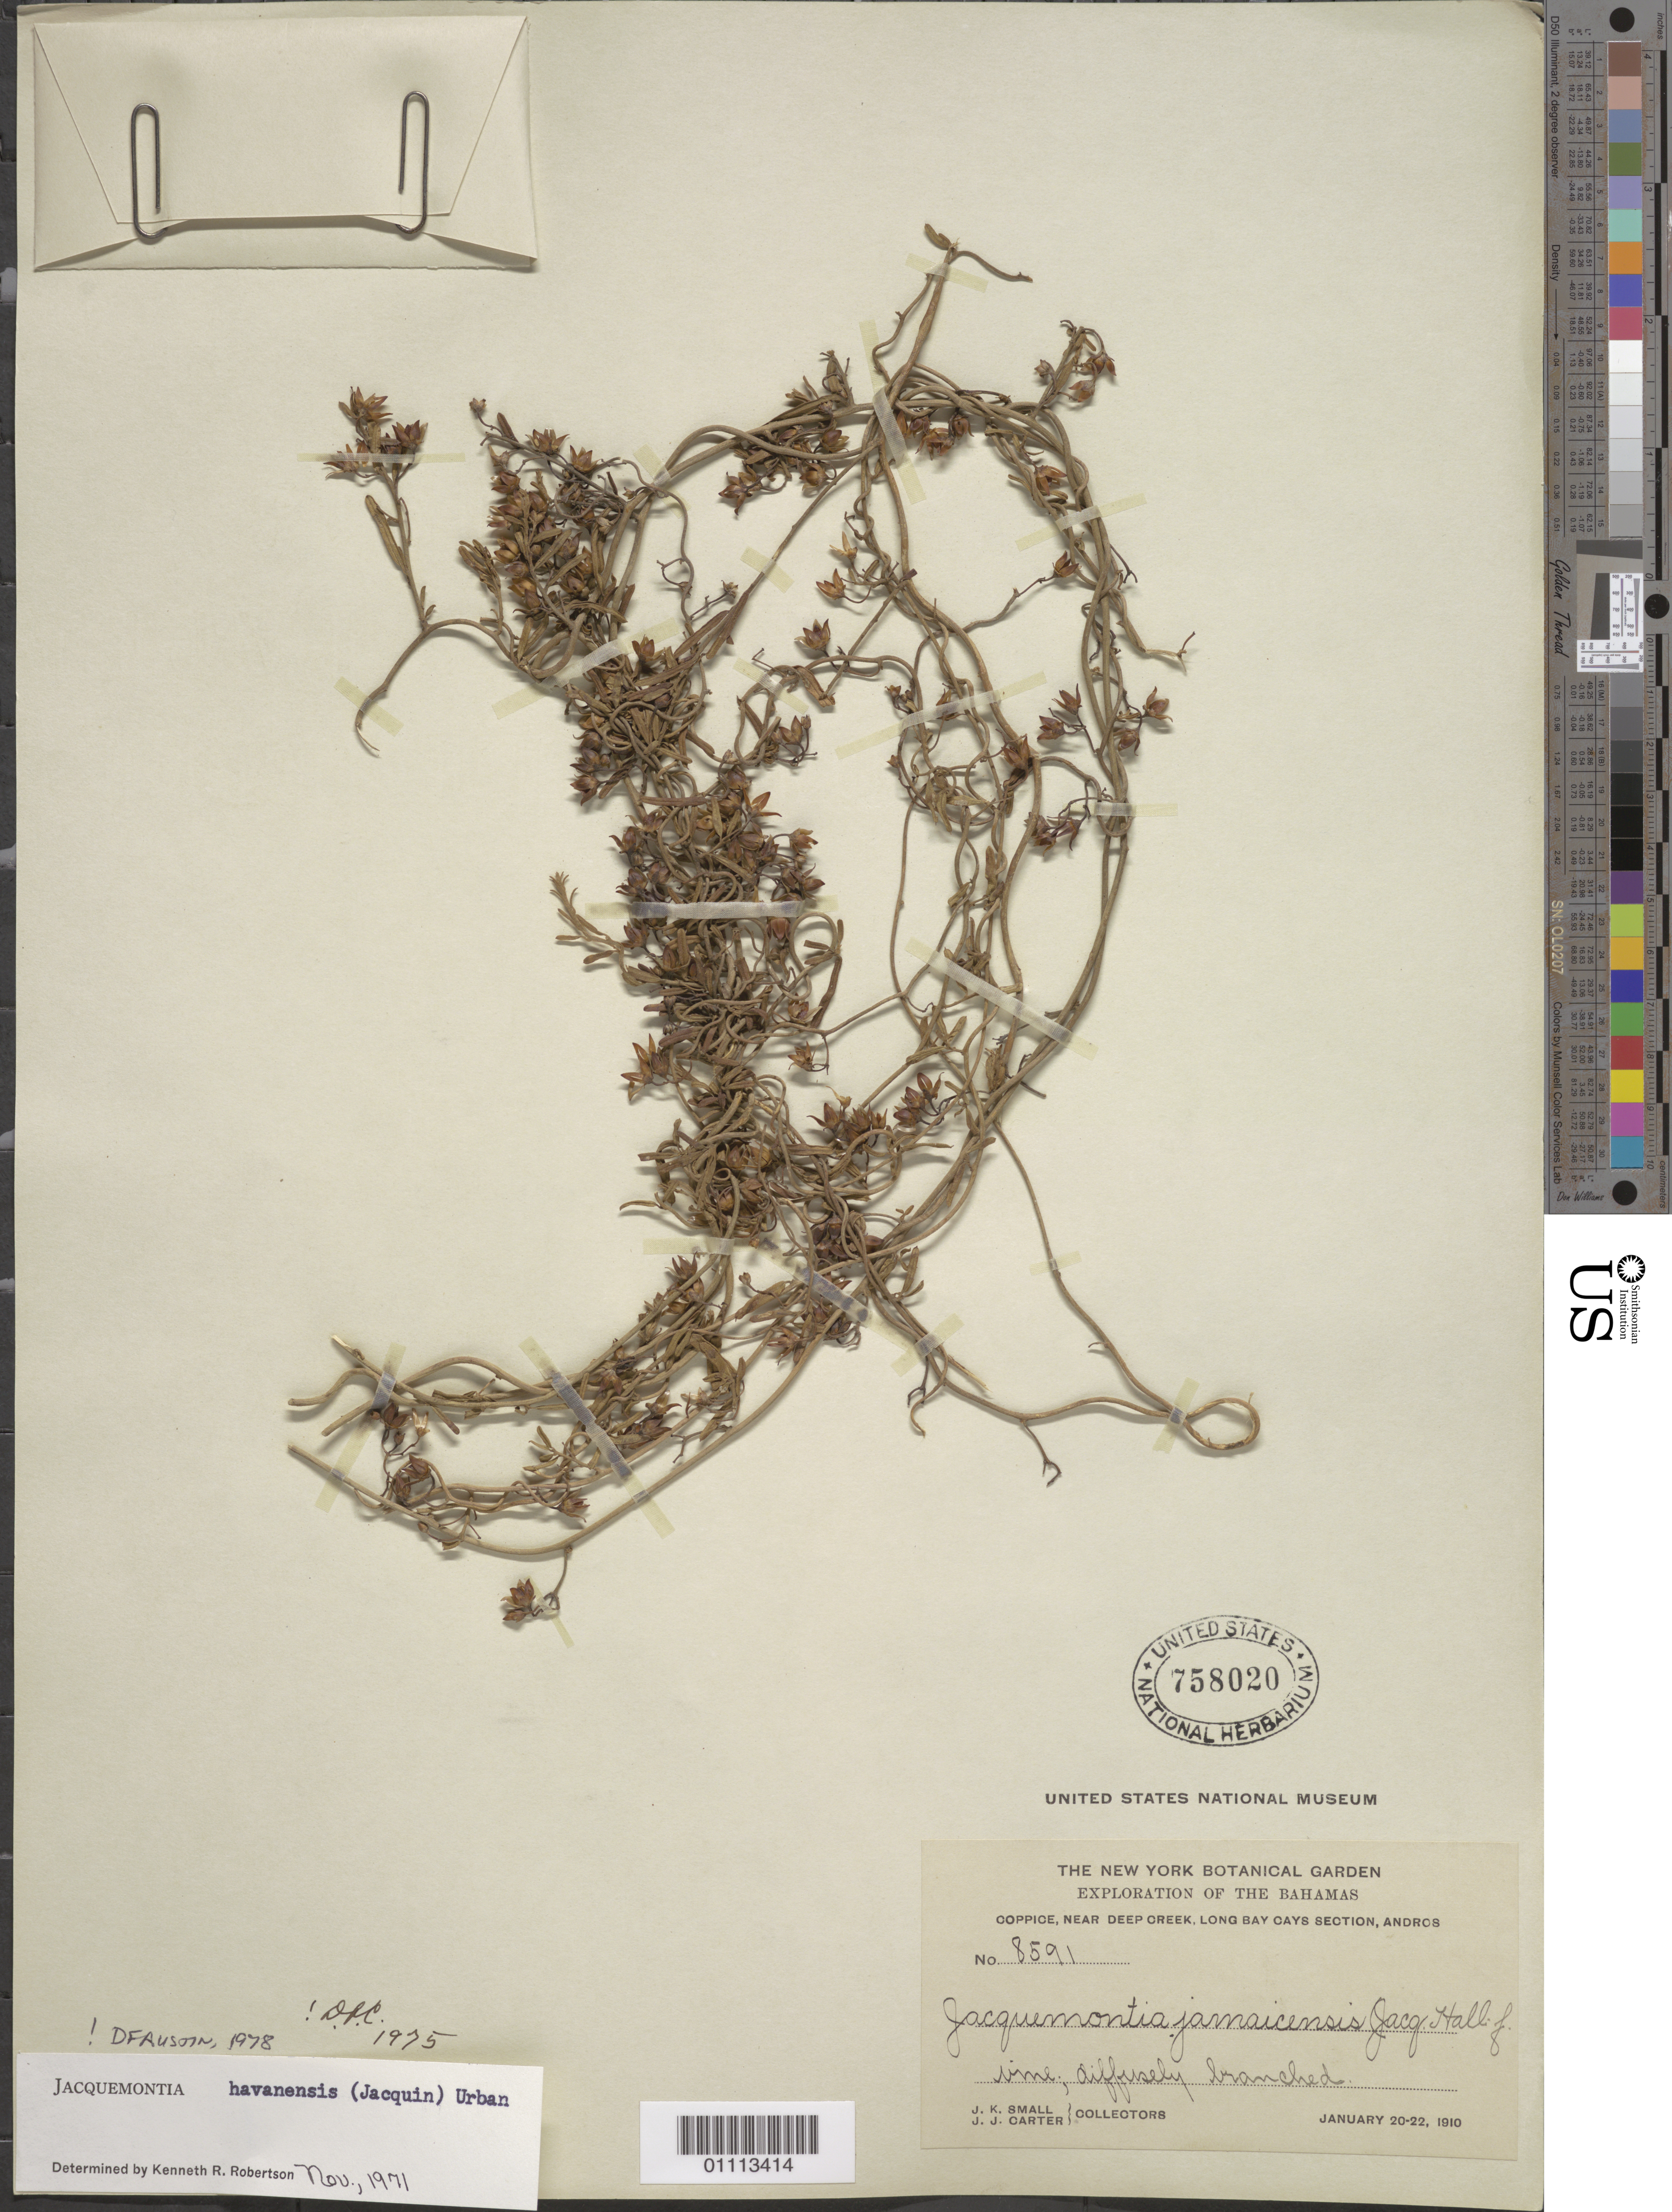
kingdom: Plantae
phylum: Tracheophyta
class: Magnoliopsida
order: Solanales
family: Convolvulaceae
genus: Jacquemontia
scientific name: Jacquemontia havanensis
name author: (Jacq.) Urb.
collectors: J. K. Small & J. J. Carter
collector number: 8591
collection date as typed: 20 Jan 1910 to 22 Jan 1910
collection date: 1910-01-20/1910-01-22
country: Bahamas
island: Andros I.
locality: Coppice, near Deep Creek, Long Bay Cays section.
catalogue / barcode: US 758020